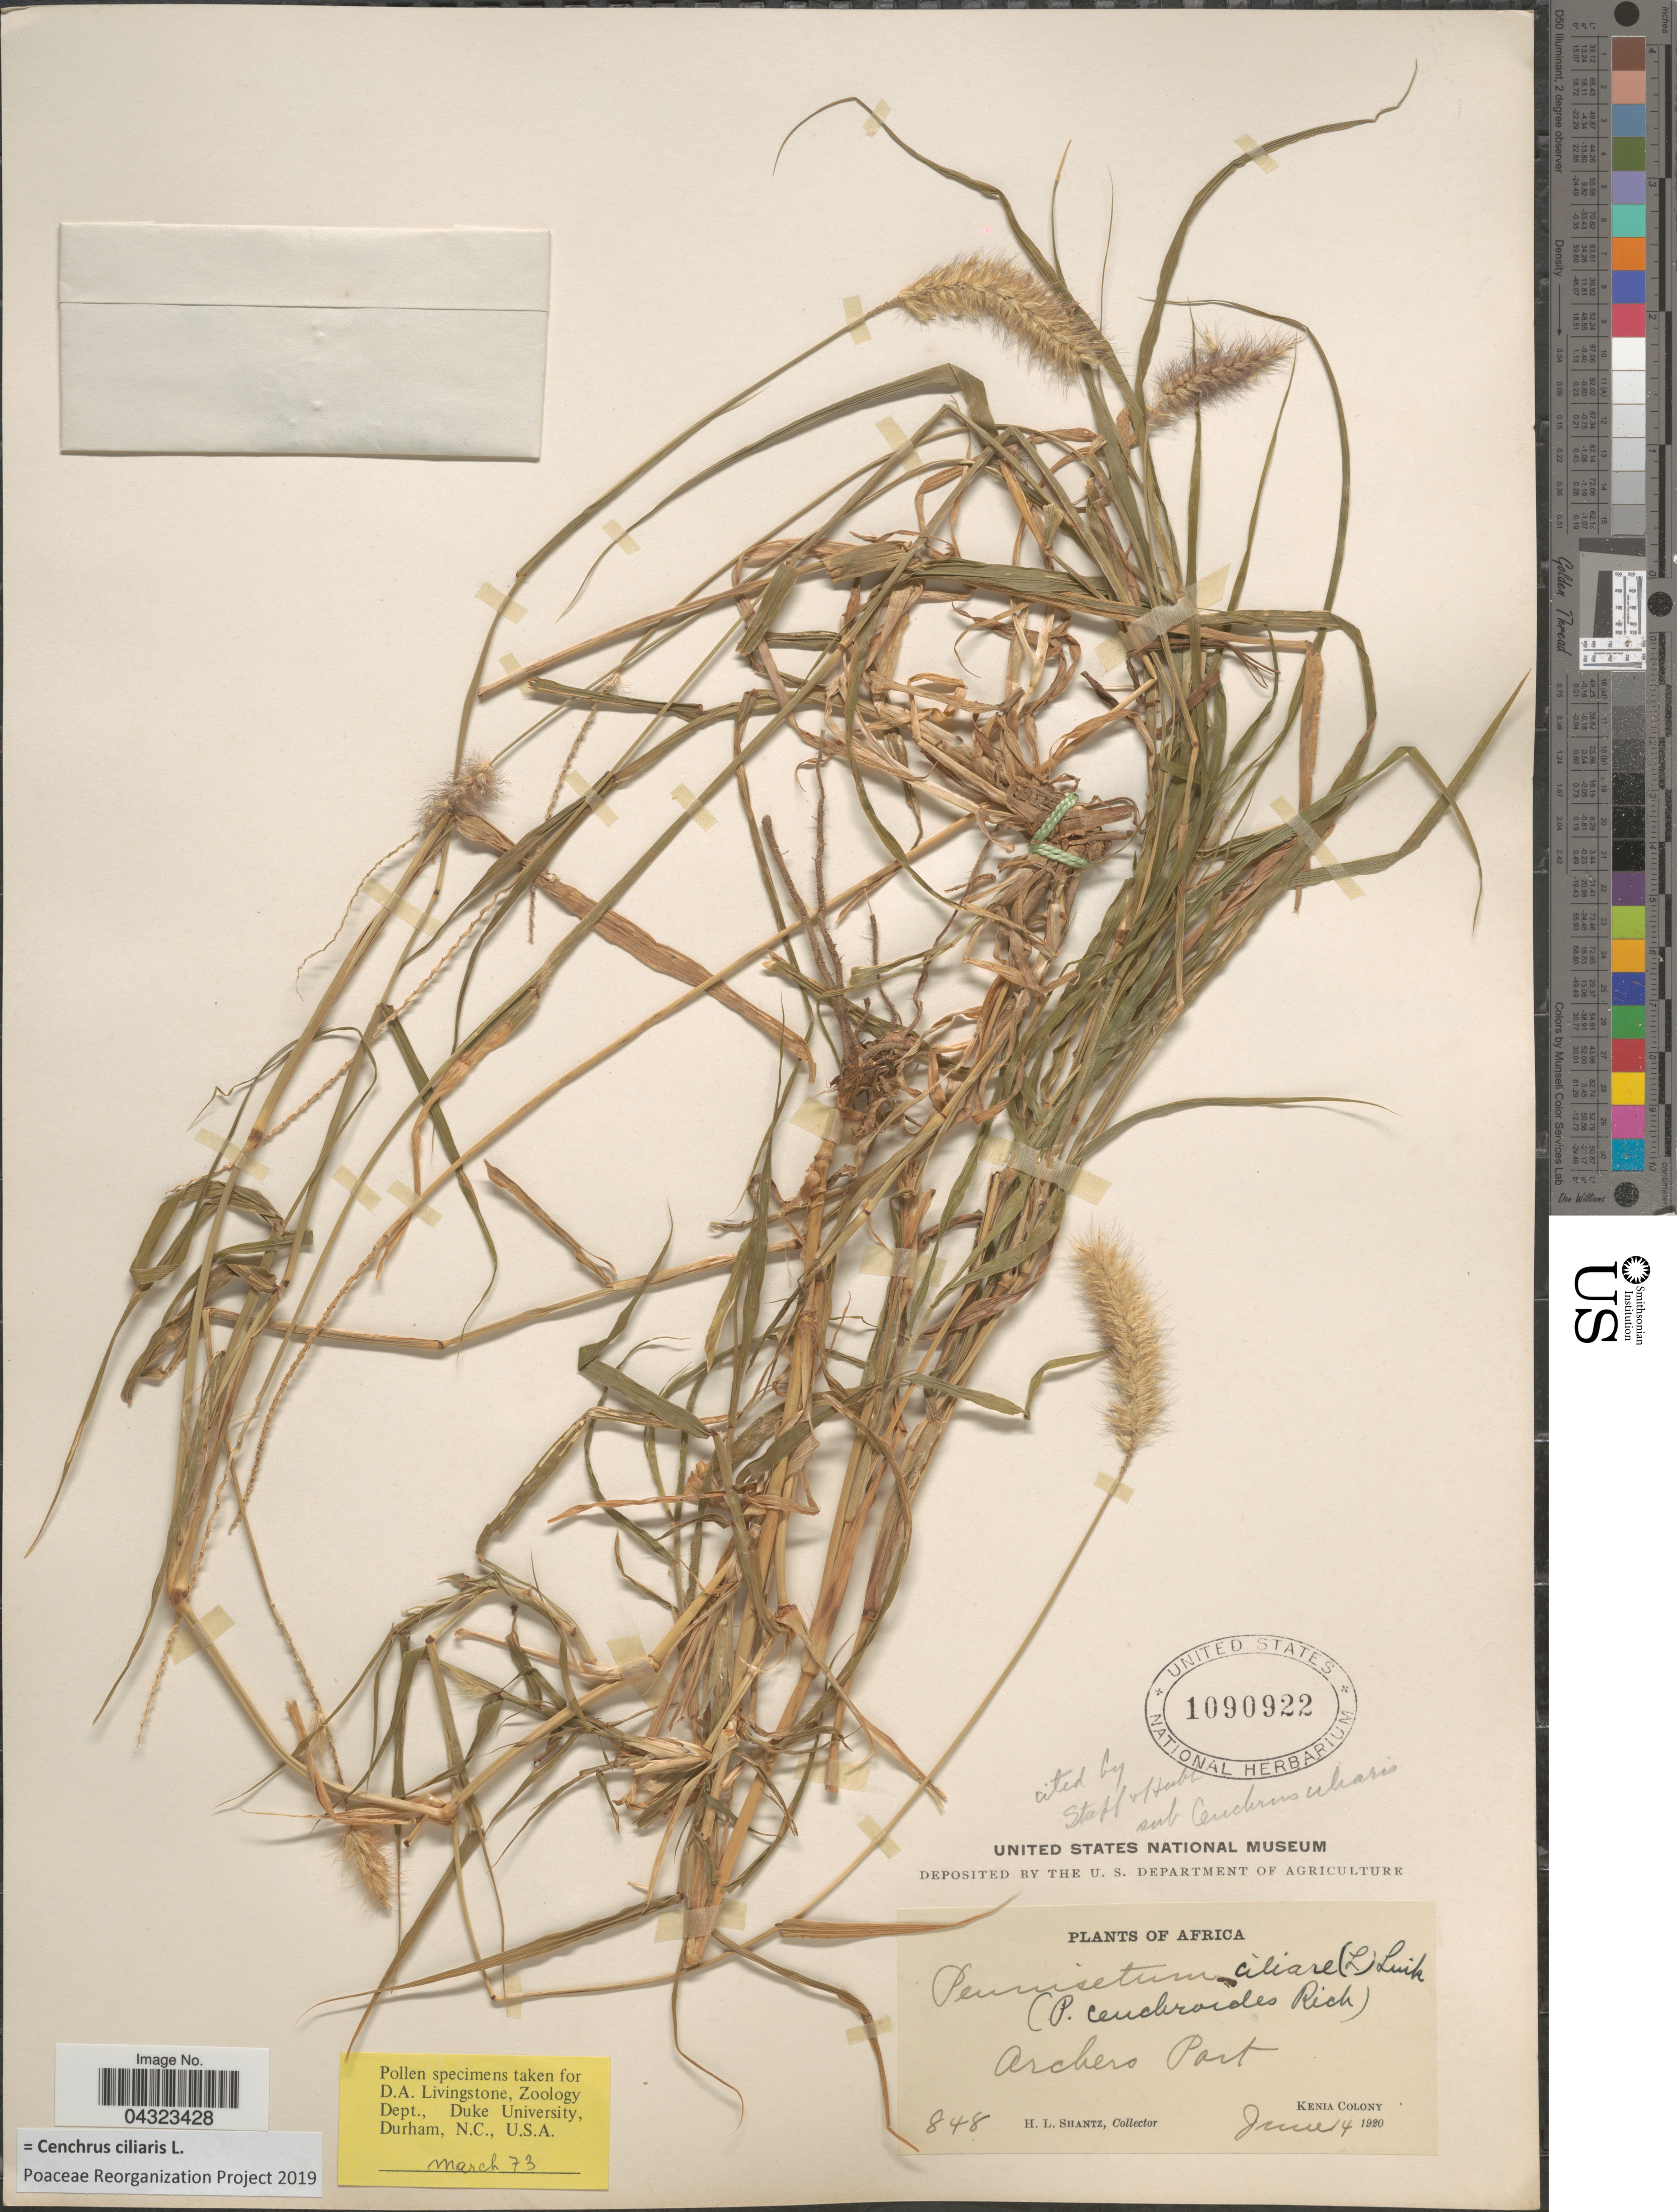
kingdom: Plantae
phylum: Tracheophyta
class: Liliopsida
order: Poales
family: Poaceae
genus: Cenchrus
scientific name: Cenchrus ciliaris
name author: L.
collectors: H. Shantz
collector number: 848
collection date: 1920-06-14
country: Kenya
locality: Archers Port. Kenia Colony.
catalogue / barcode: US 1090922